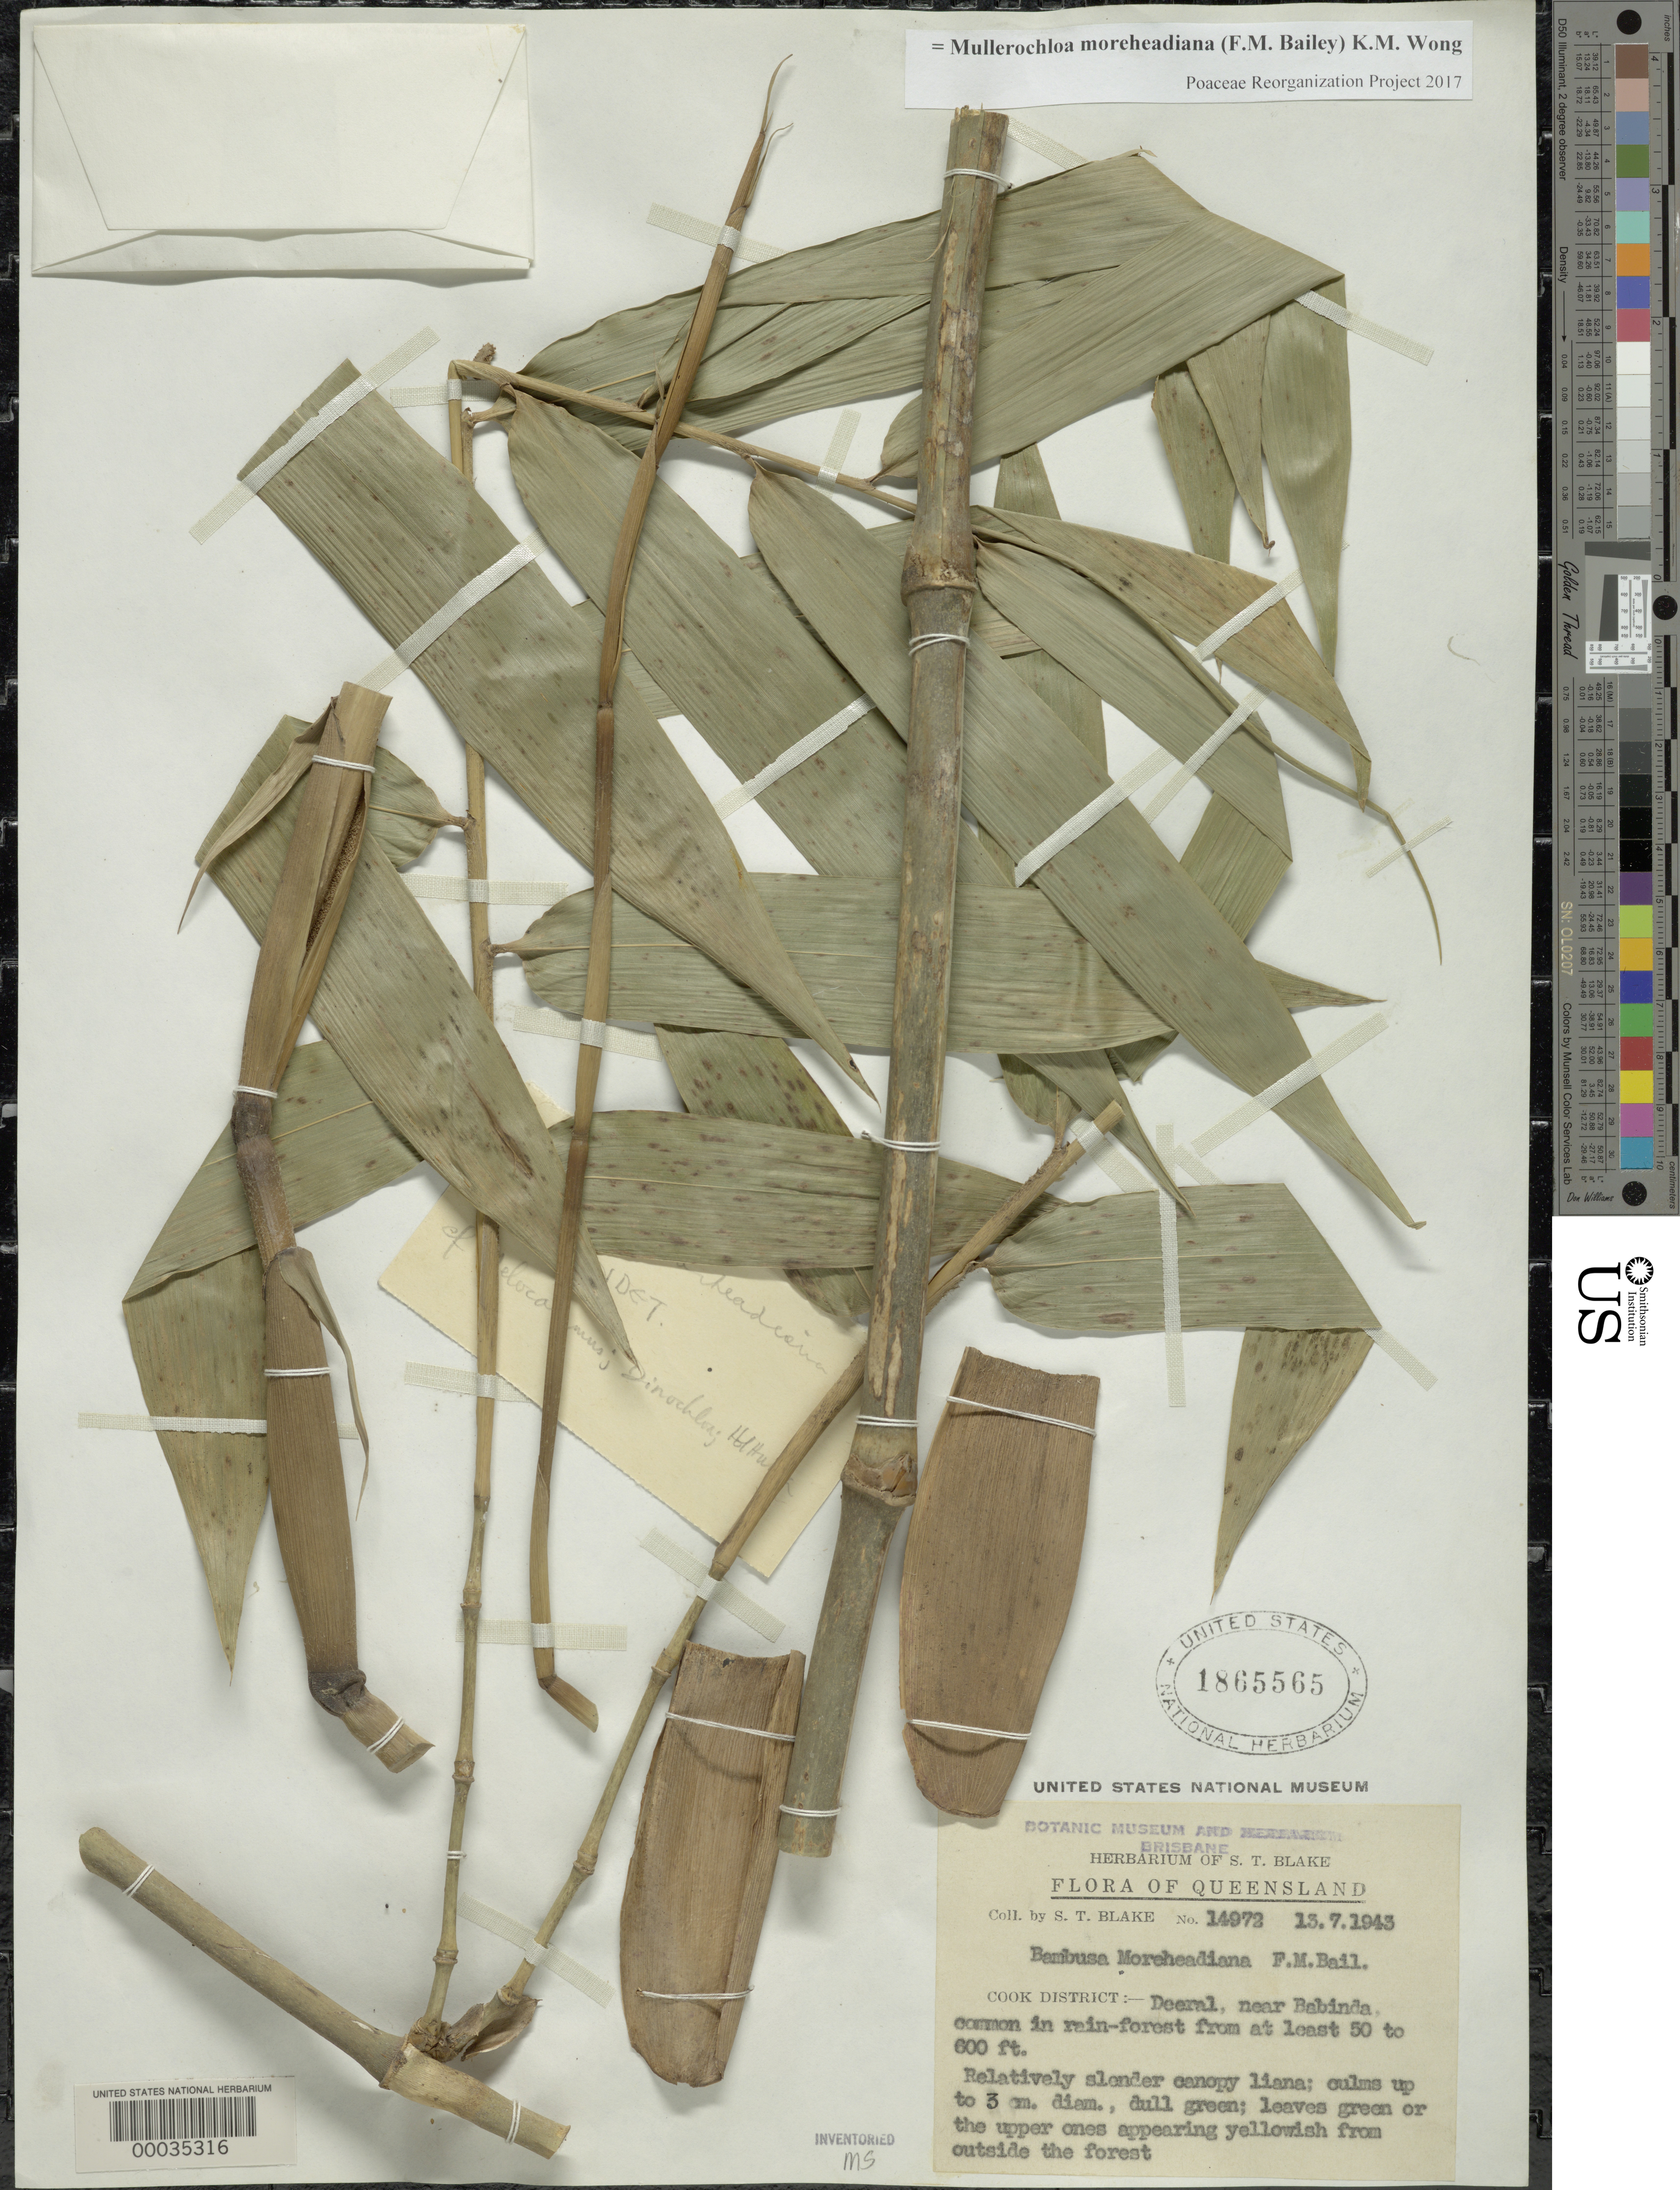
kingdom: Plantae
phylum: Tracheophyta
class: Liliopsida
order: Poales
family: Poaceae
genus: Mullerochloa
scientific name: Mullerochloa moreheadiana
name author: (F.M. Bailey) K.M. Wong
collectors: S. T. Blake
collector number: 14972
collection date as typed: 13 Jul 1943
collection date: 1943-07-13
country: Australia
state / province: Queensland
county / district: Cook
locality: Deeral, babinda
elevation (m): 15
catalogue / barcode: US 1865565